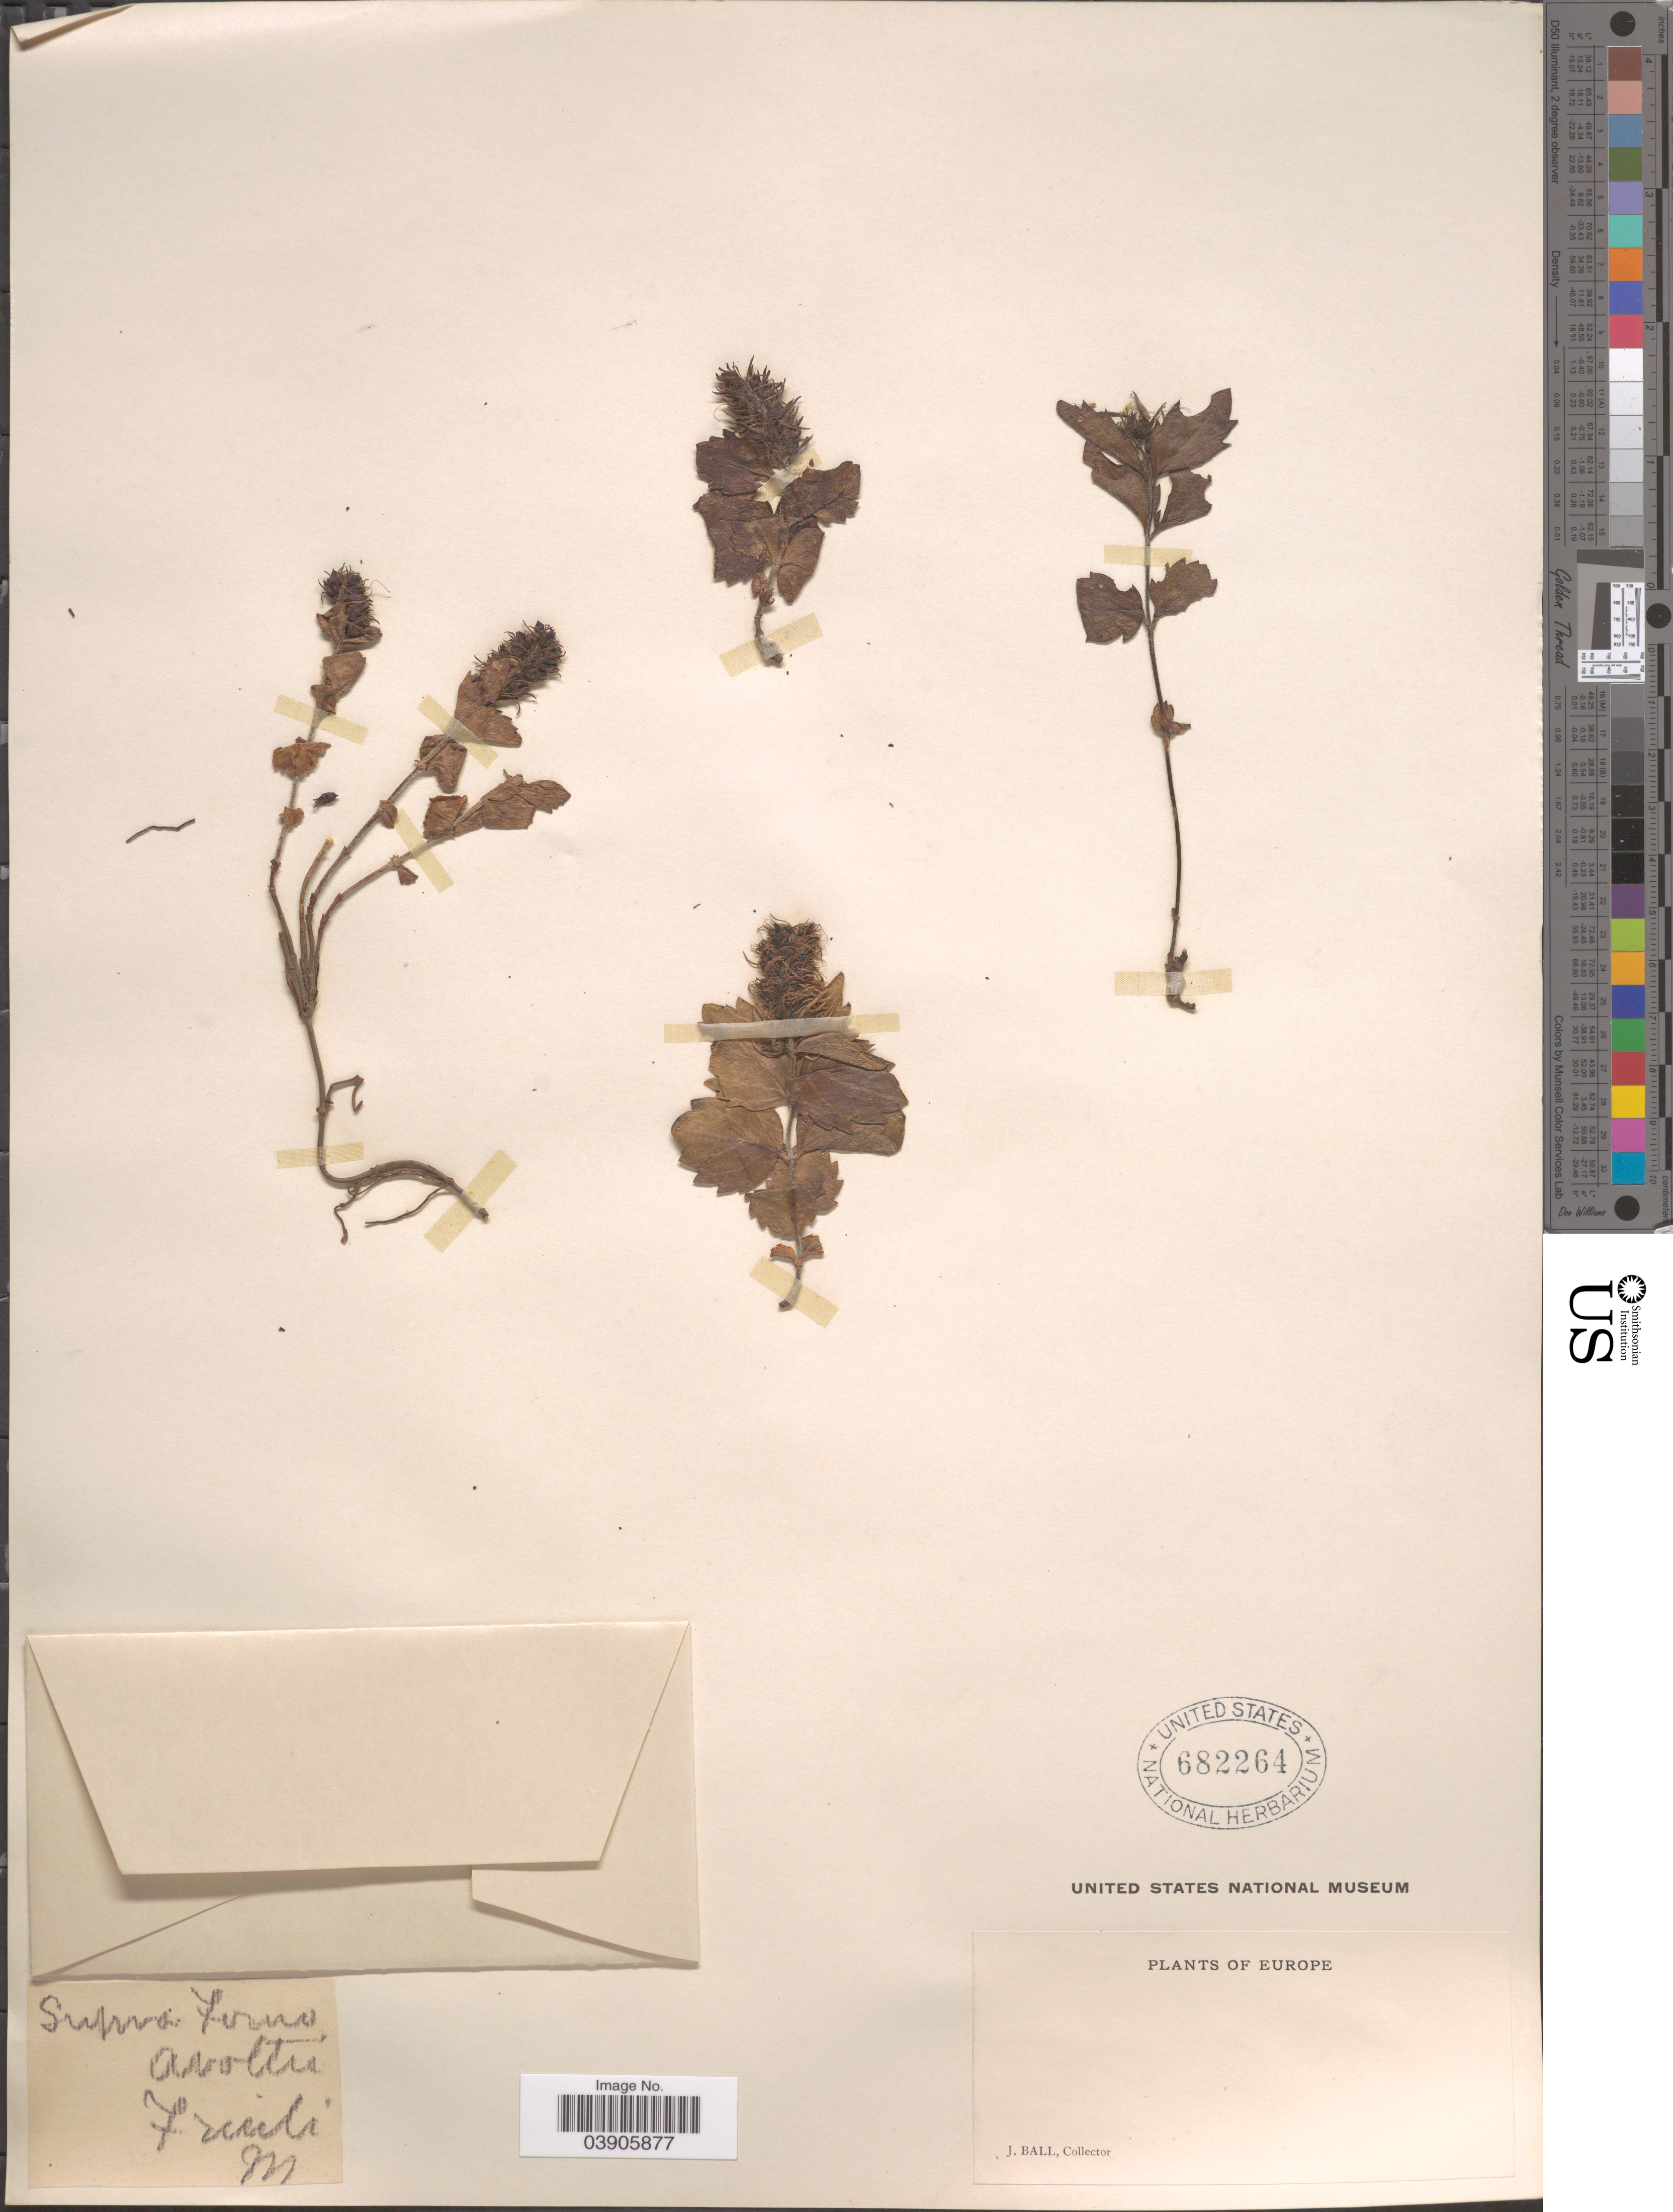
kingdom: Plantae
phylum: Tracheophyta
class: Magnoliopsida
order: Lamiales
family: Plantaginaceae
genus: Paederota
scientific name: Paederota sp.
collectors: J. Ball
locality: Europe.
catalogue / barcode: US 682264